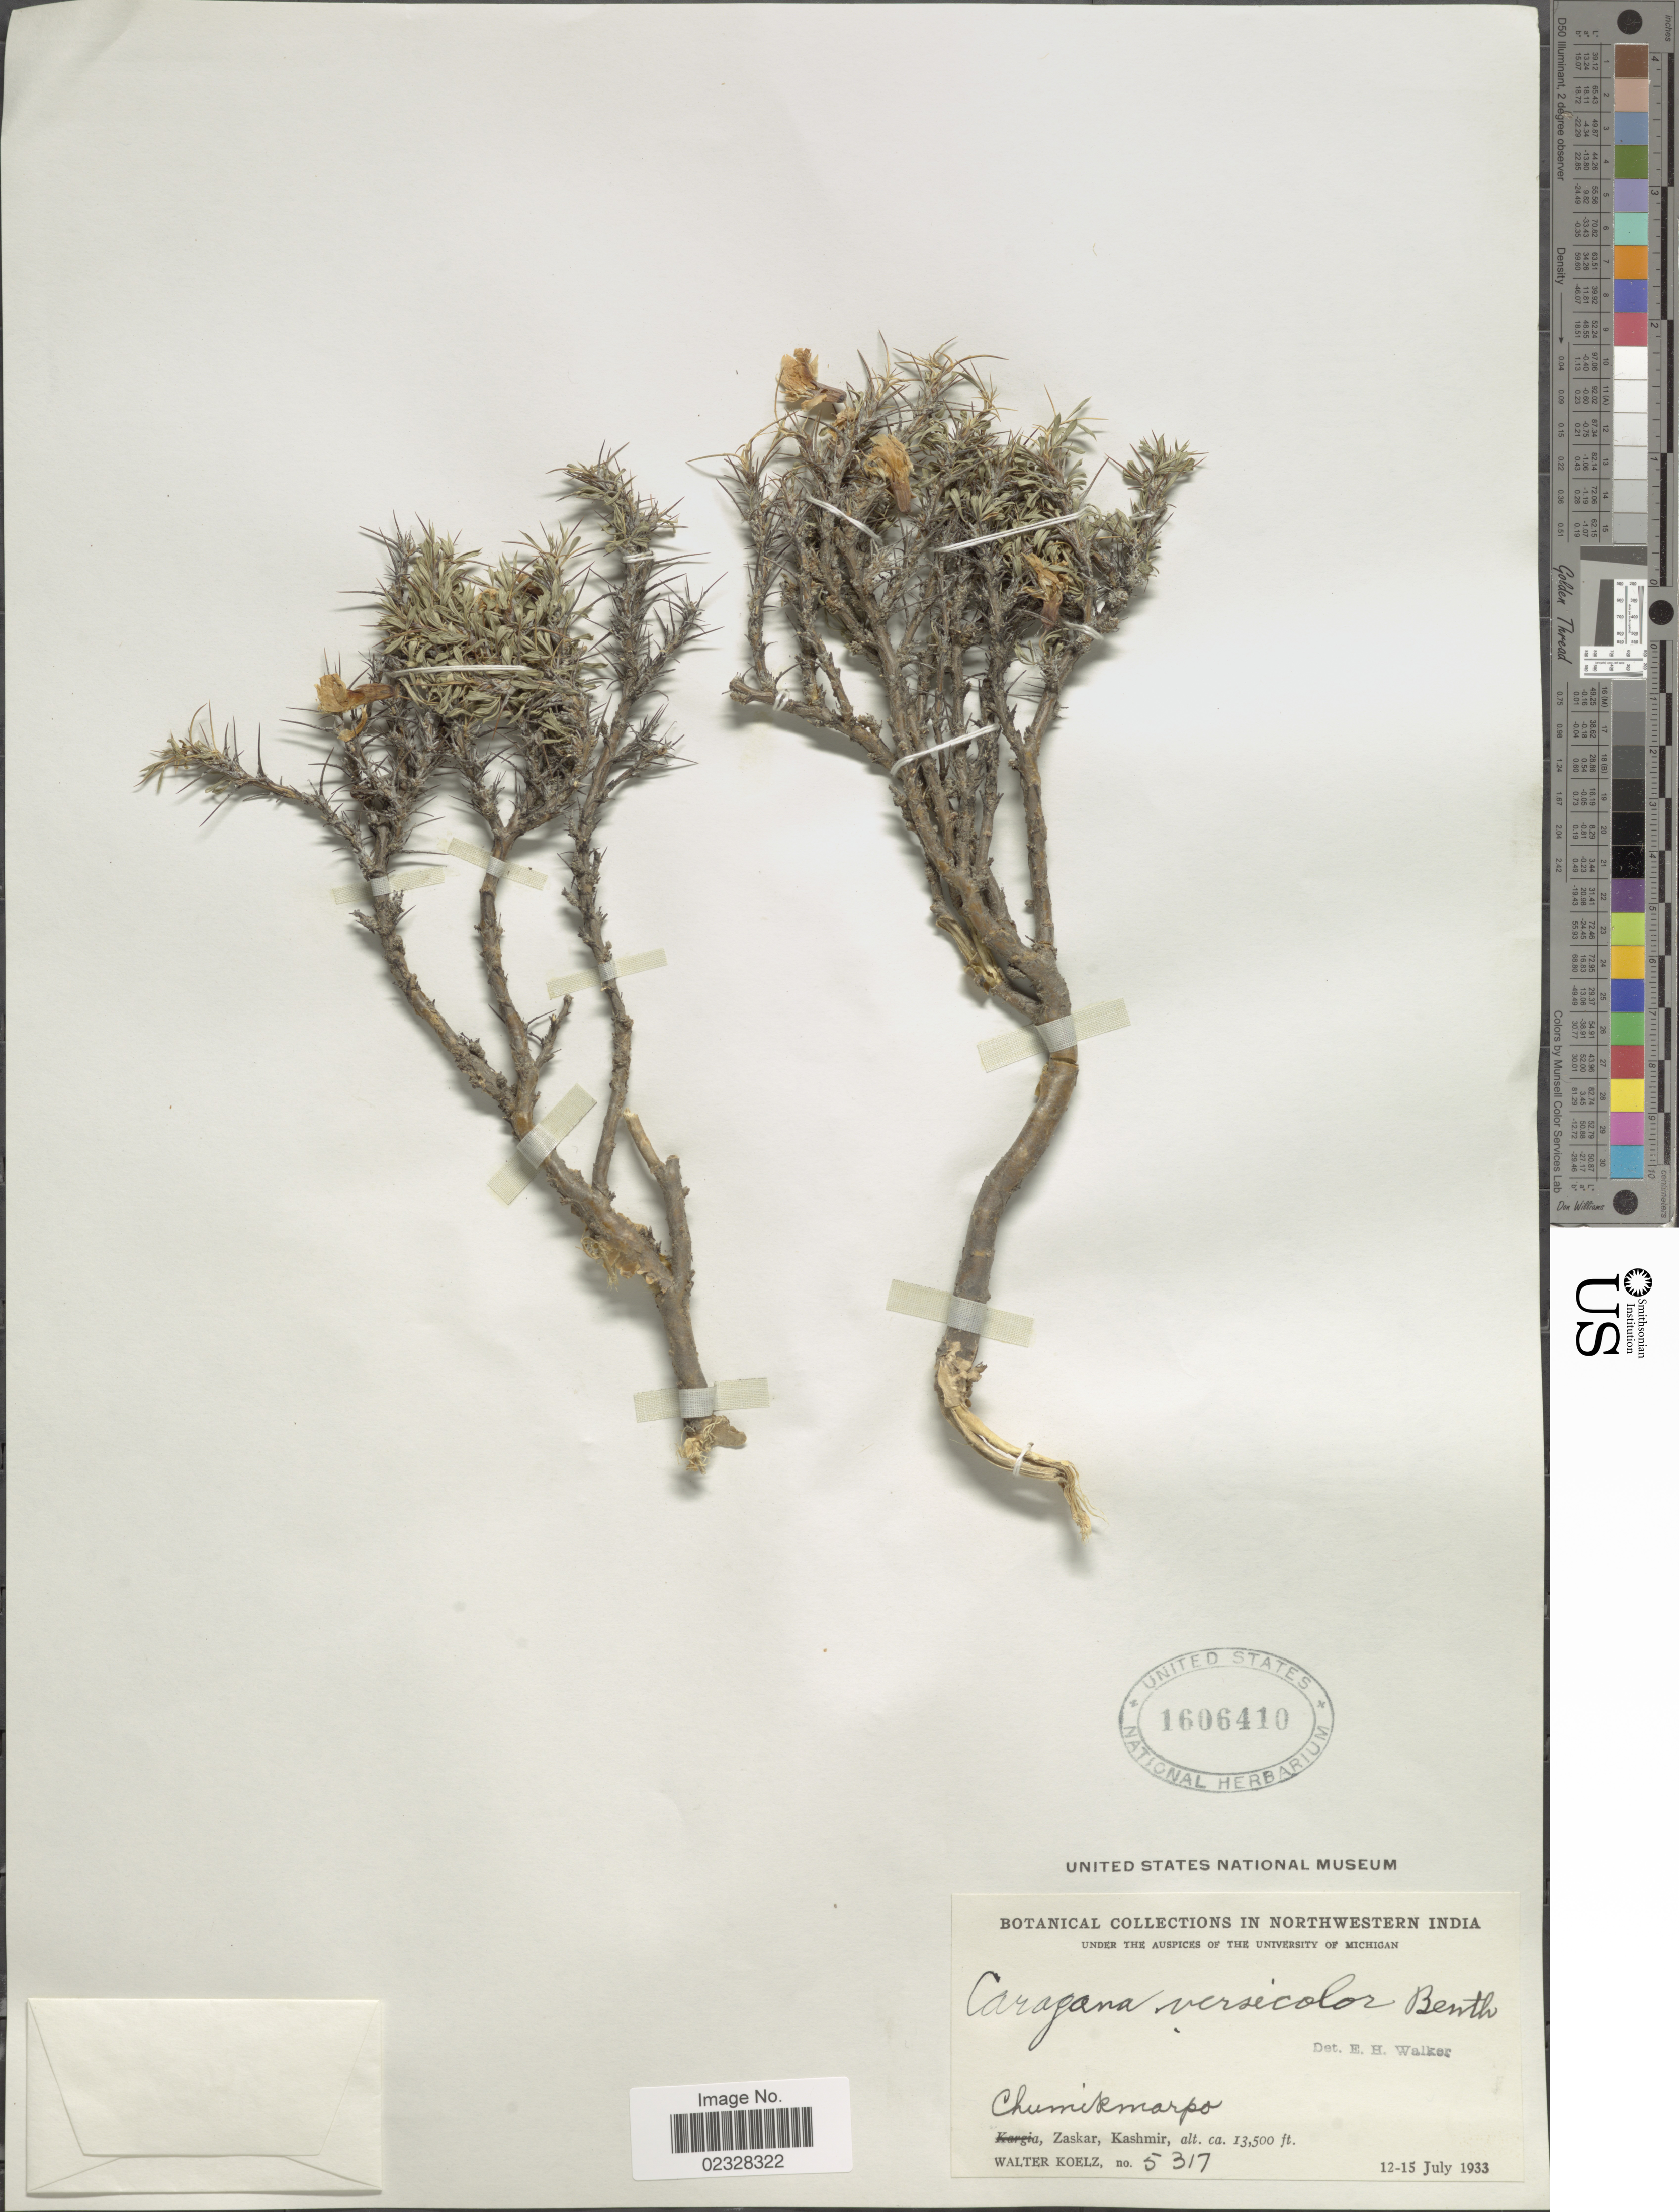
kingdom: Plantae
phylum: Tracheophyta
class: Magnoliopsida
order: Fabales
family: Fabaceae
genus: Caragana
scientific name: Caragana versicolor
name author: Benth.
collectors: W. N. Koelz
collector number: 5317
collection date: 1933-07-12/1933-07-15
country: India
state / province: Jammu and Kashmir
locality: Northwestern India, Chumikmarpo, Zaskar, Kashmir.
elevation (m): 4115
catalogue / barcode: US 606410